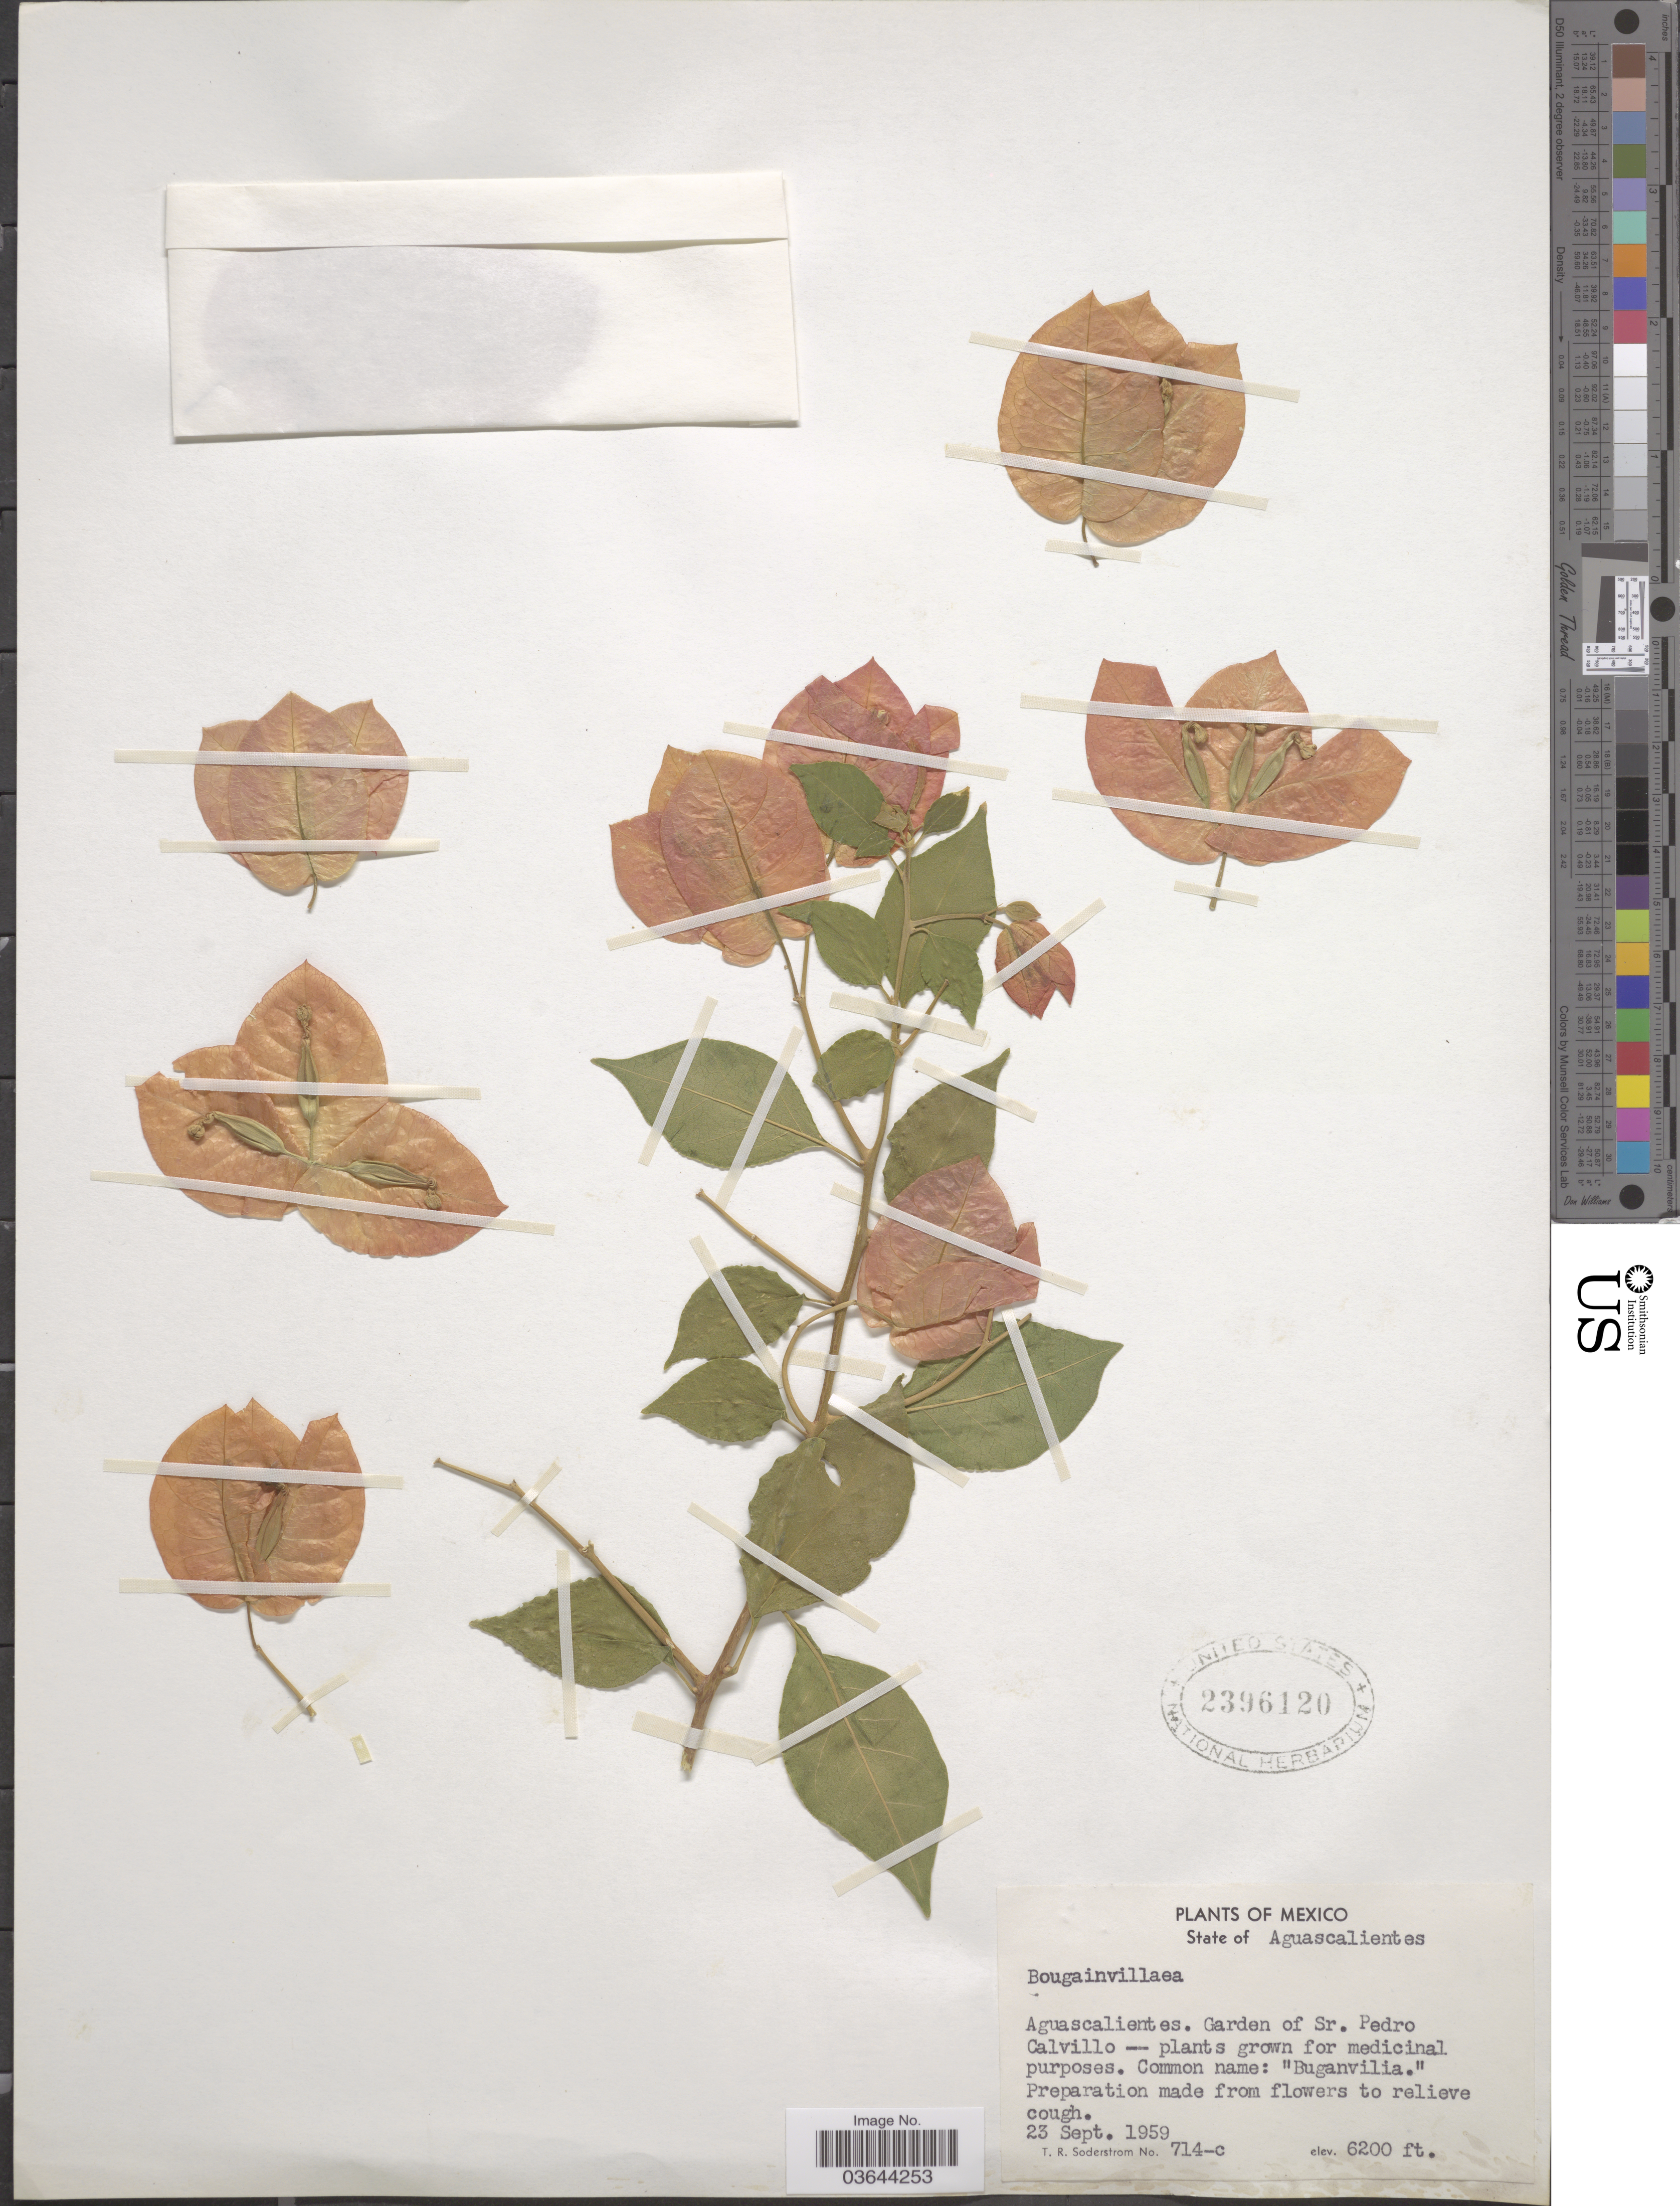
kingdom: Plantae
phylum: Tracheophyta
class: Magnoliopsida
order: Caryophyllales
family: Nyctaginaceae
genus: Bougainvillea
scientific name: Bougainvillea sp.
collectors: T. R. Soderstrom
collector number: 714-c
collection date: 1959-09-23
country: Mexico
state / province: Aguascalientes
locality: Garden of Sr. Pedro Calvillo.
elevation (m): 1890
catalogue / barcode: US 2396120